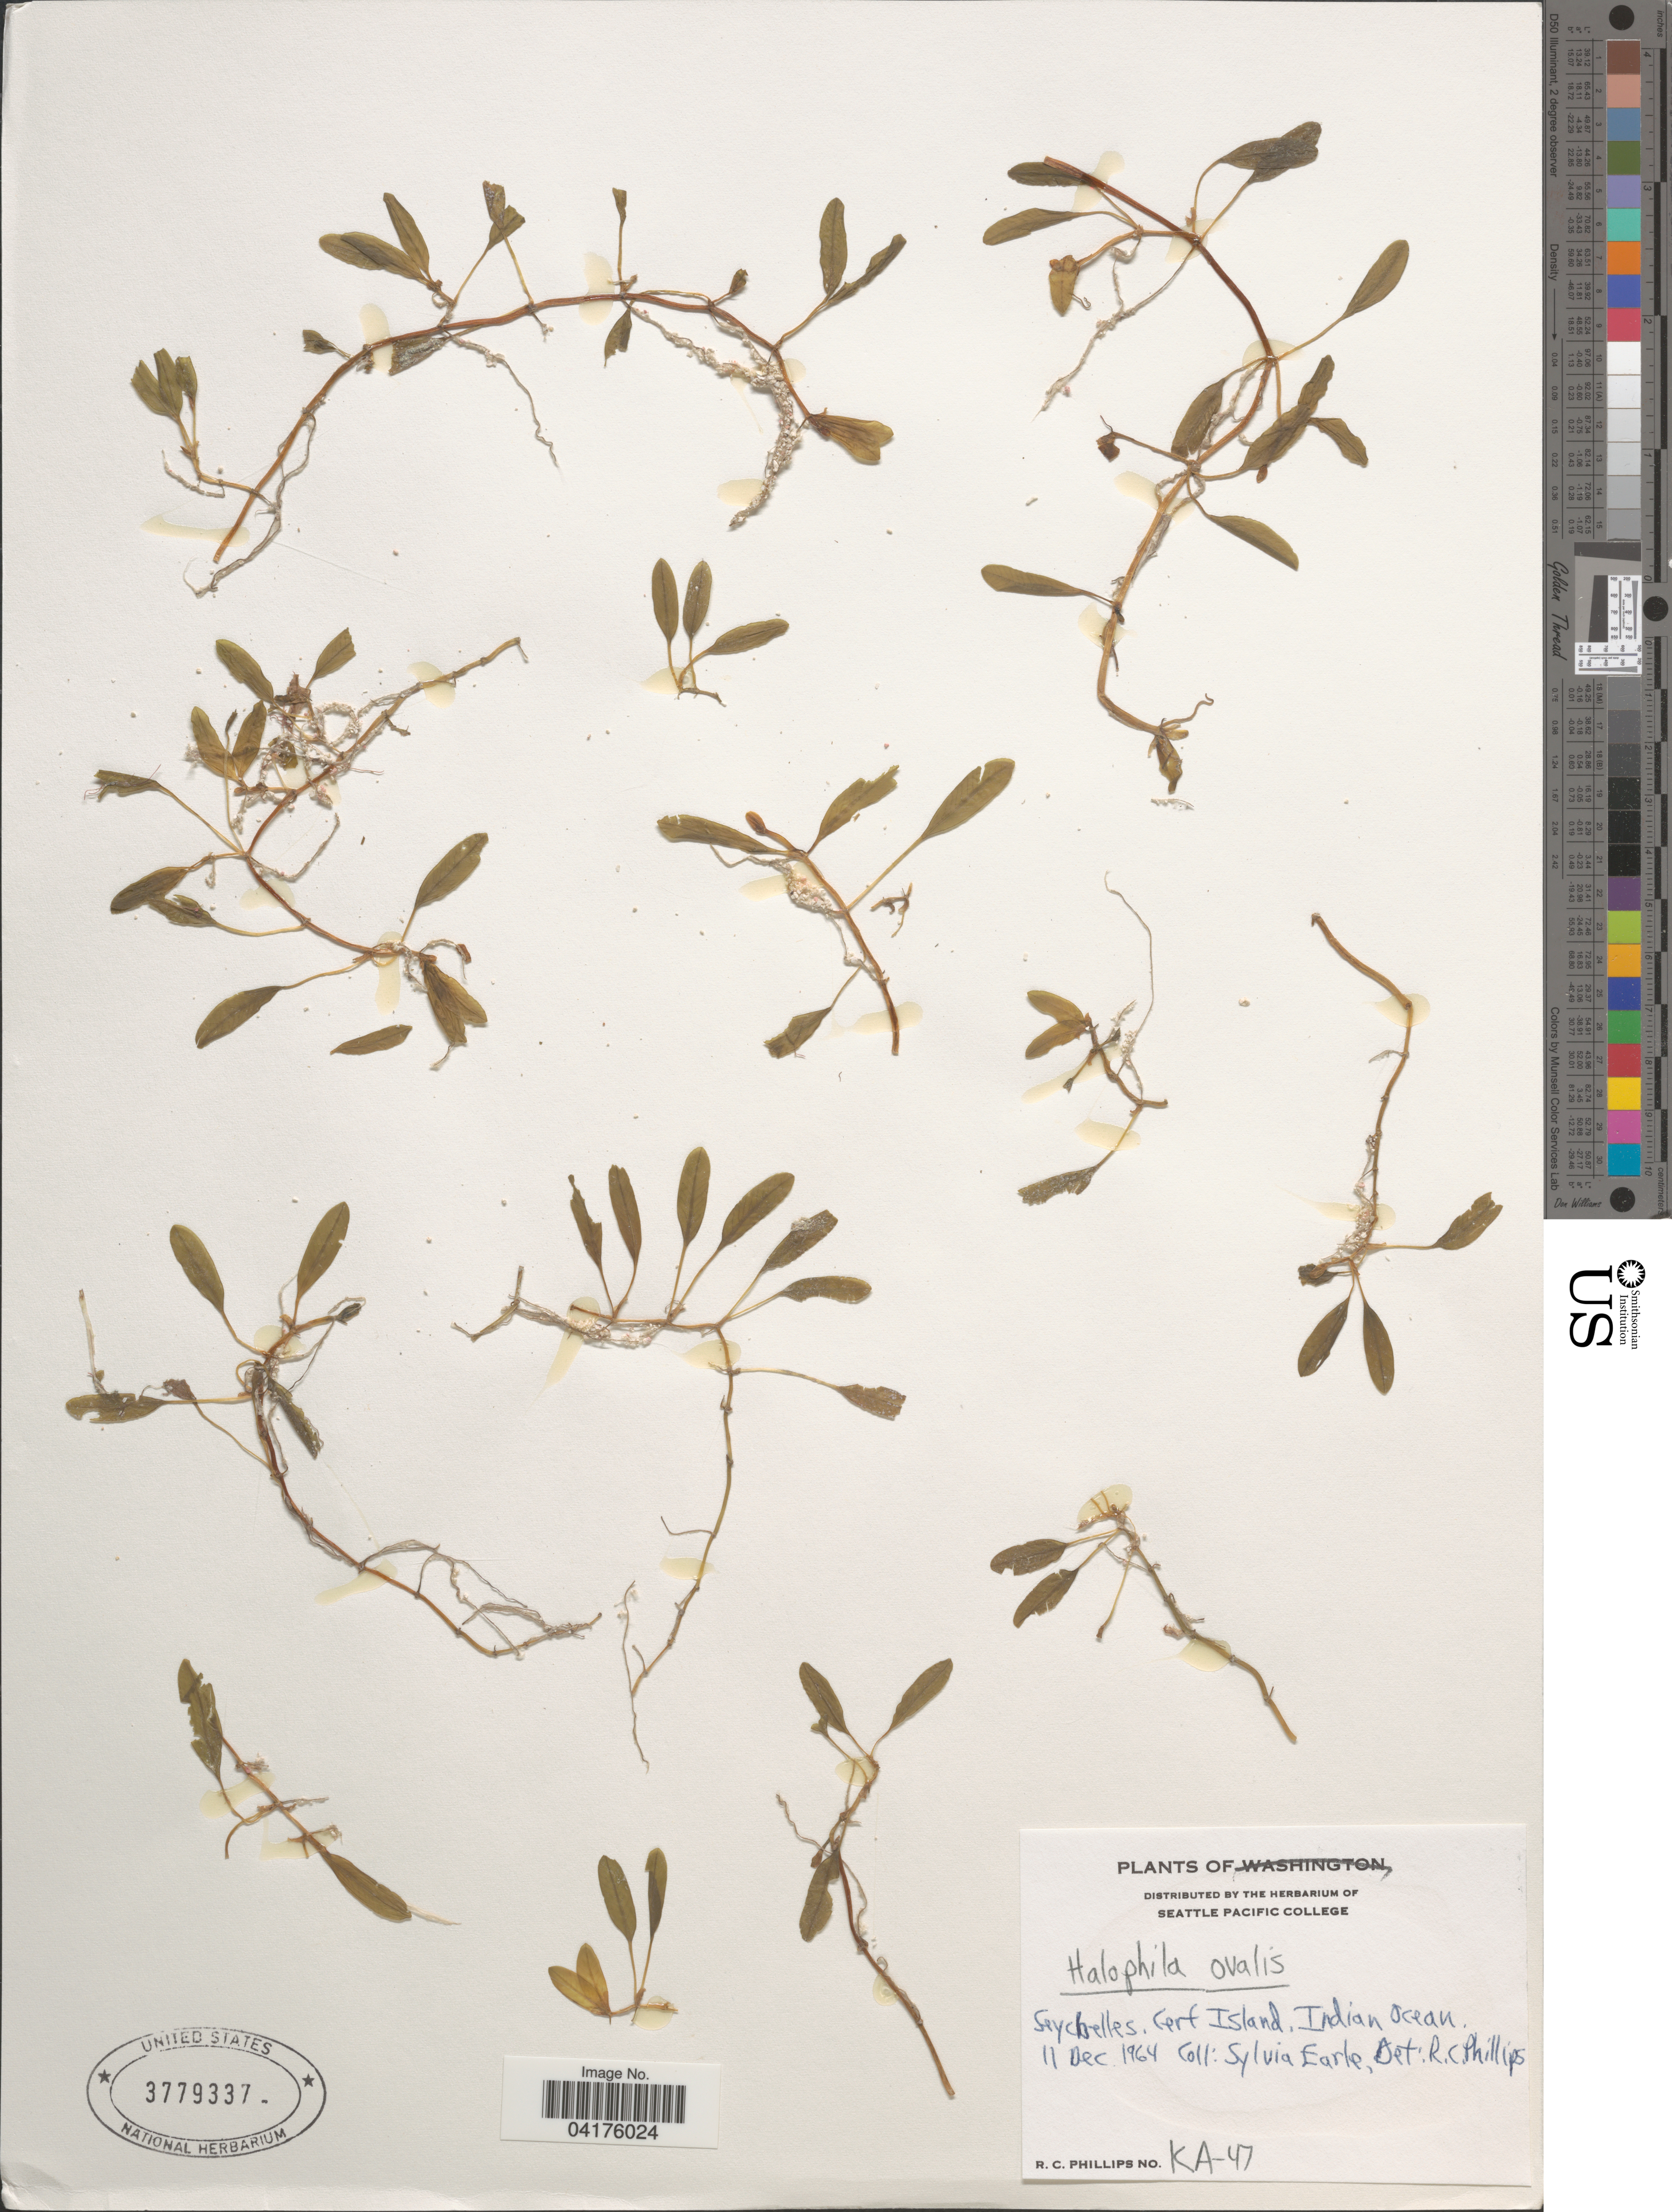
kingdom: Plantae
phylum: Tracheophyta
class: Liliopsida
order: Alismatales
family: Hydrocharitaceae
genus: Halophila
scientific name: Halophila ovalis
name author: (R. Br.) Hook. f.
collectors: S. A. Earle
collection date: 1964-12-11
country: Seychelles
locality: Cerf Island. Indian Ocean.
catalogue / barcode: US 3779337